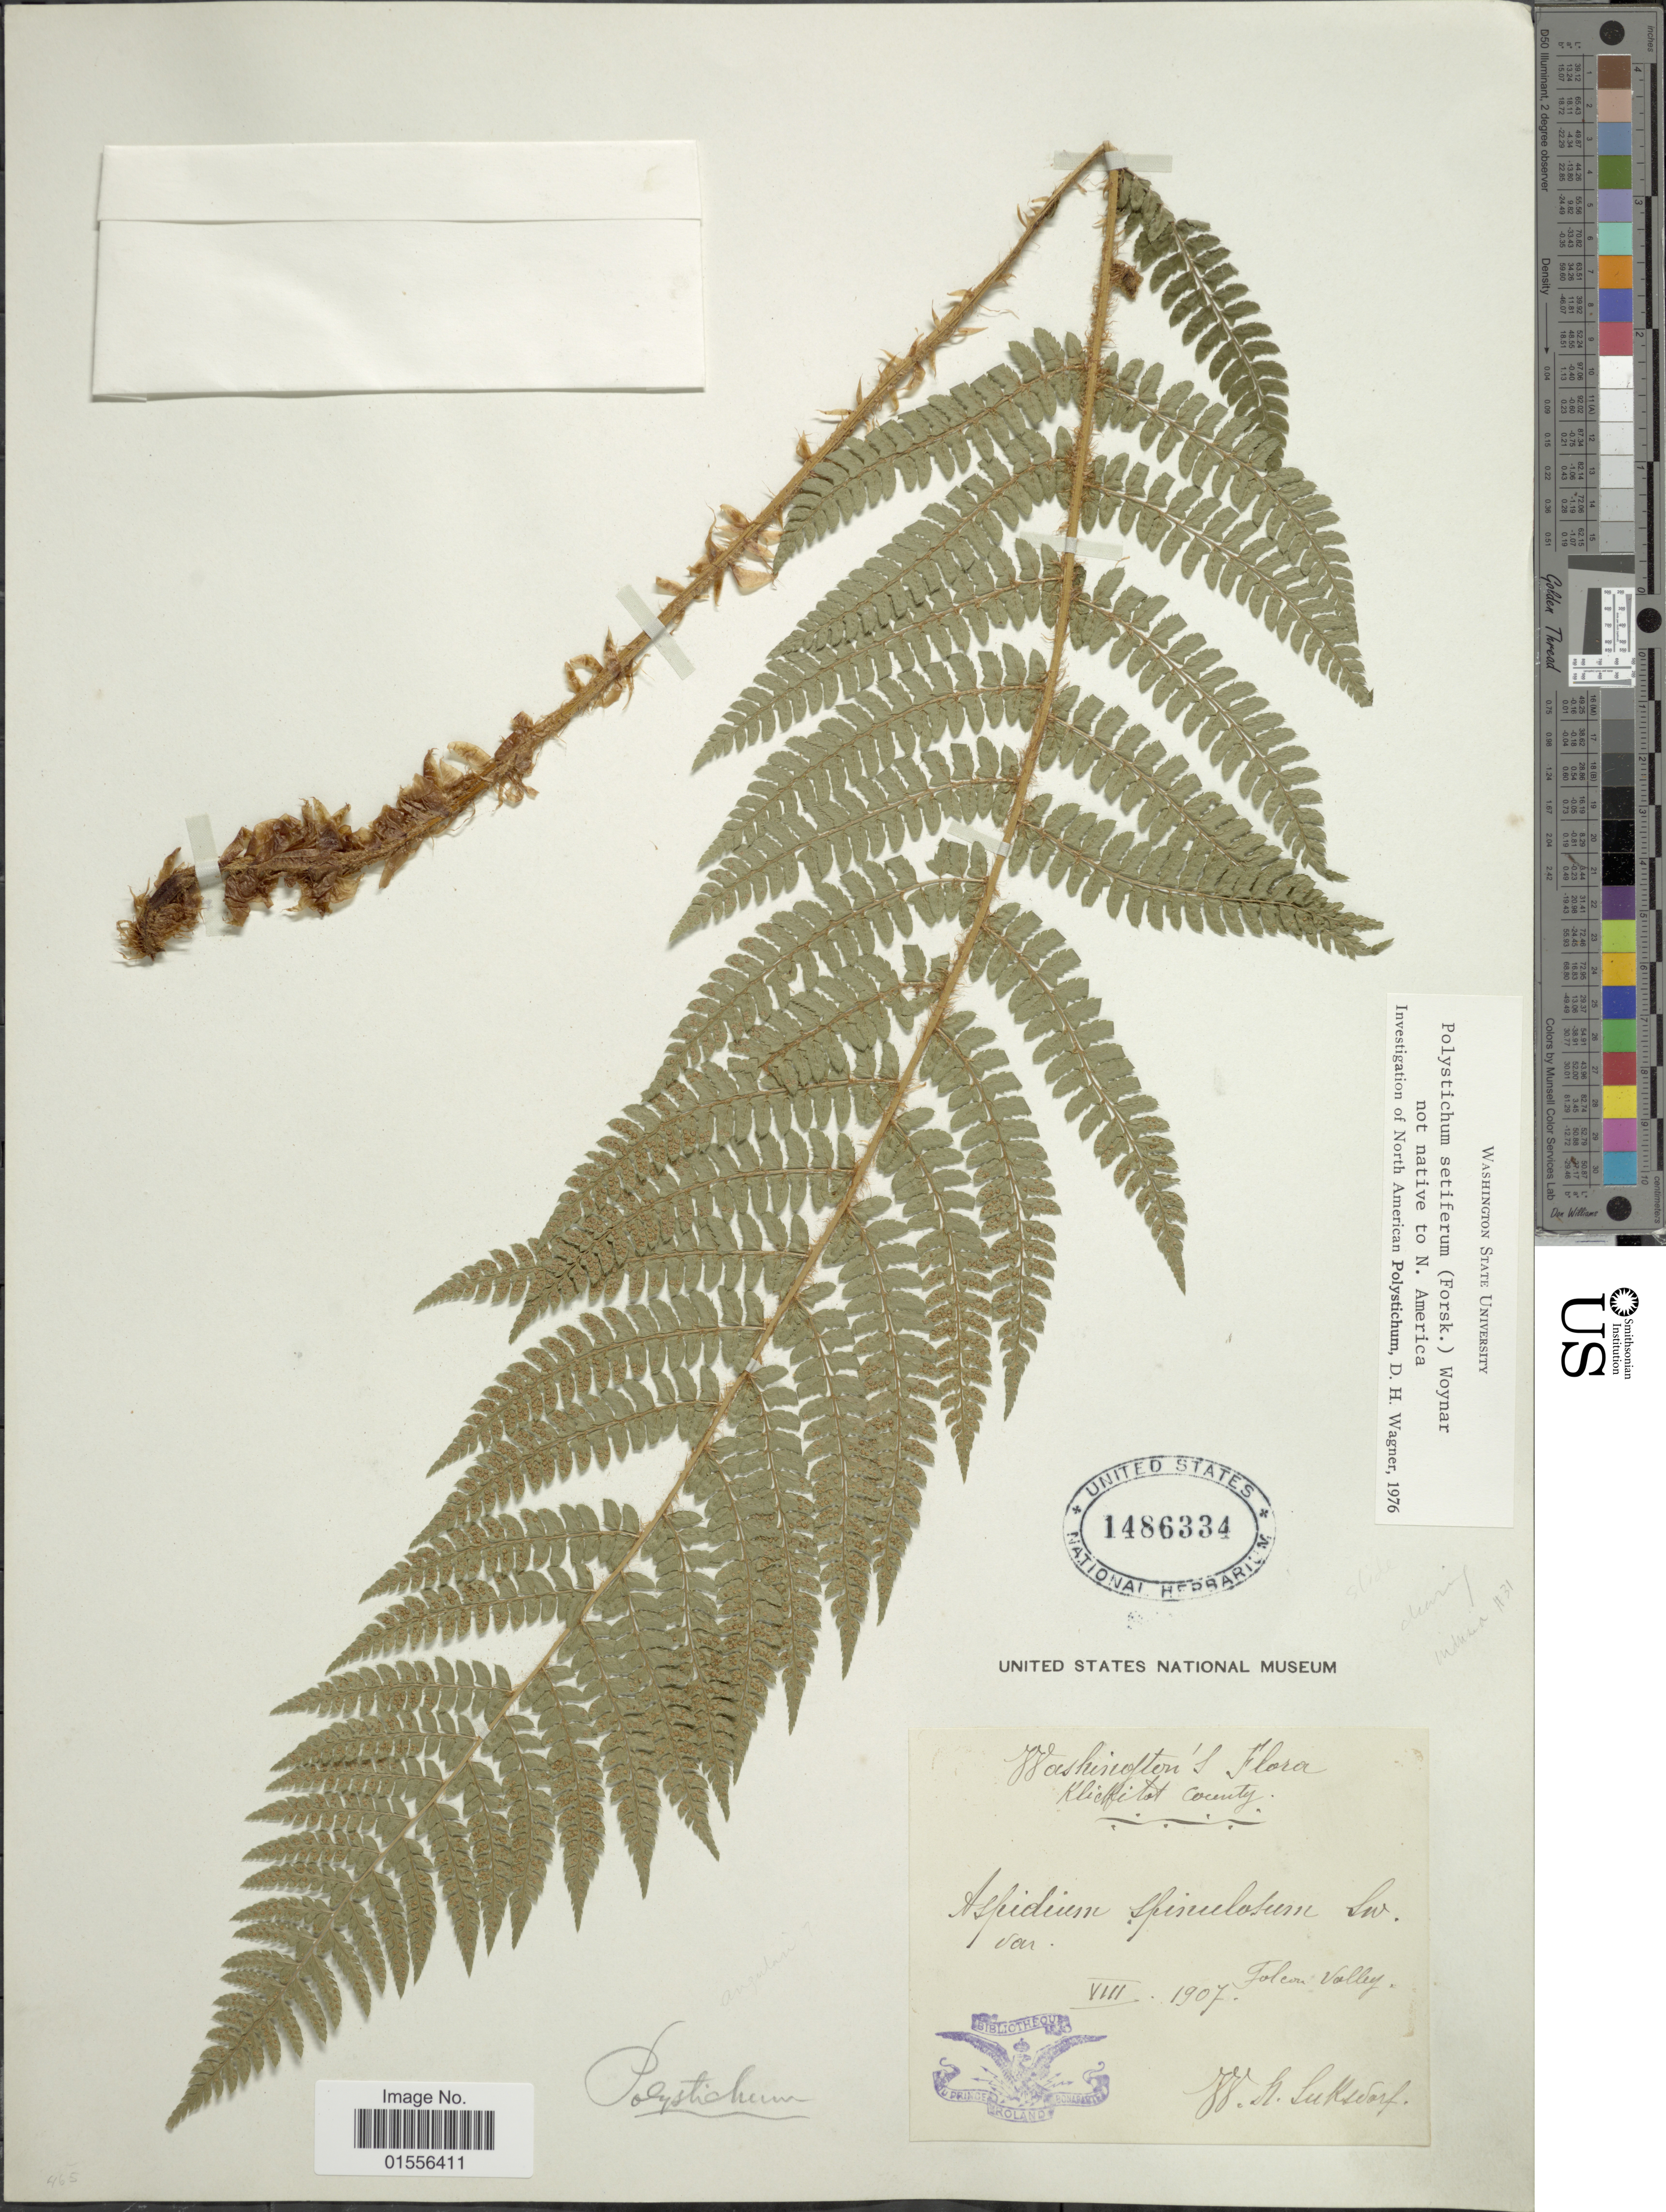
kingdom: Plantae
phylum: Tracheophyta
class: Polypodiopsida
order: Polypodiales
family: Dryopteridaceae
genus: Polystichum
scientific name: Polystichum setiferum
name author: (Forssk.) Moore ex Woynar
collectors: W. N. Suksdorf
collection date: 1907-08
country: United States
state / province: Washington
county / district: Klickitat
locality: Klickitat County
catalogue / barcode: US 1486334